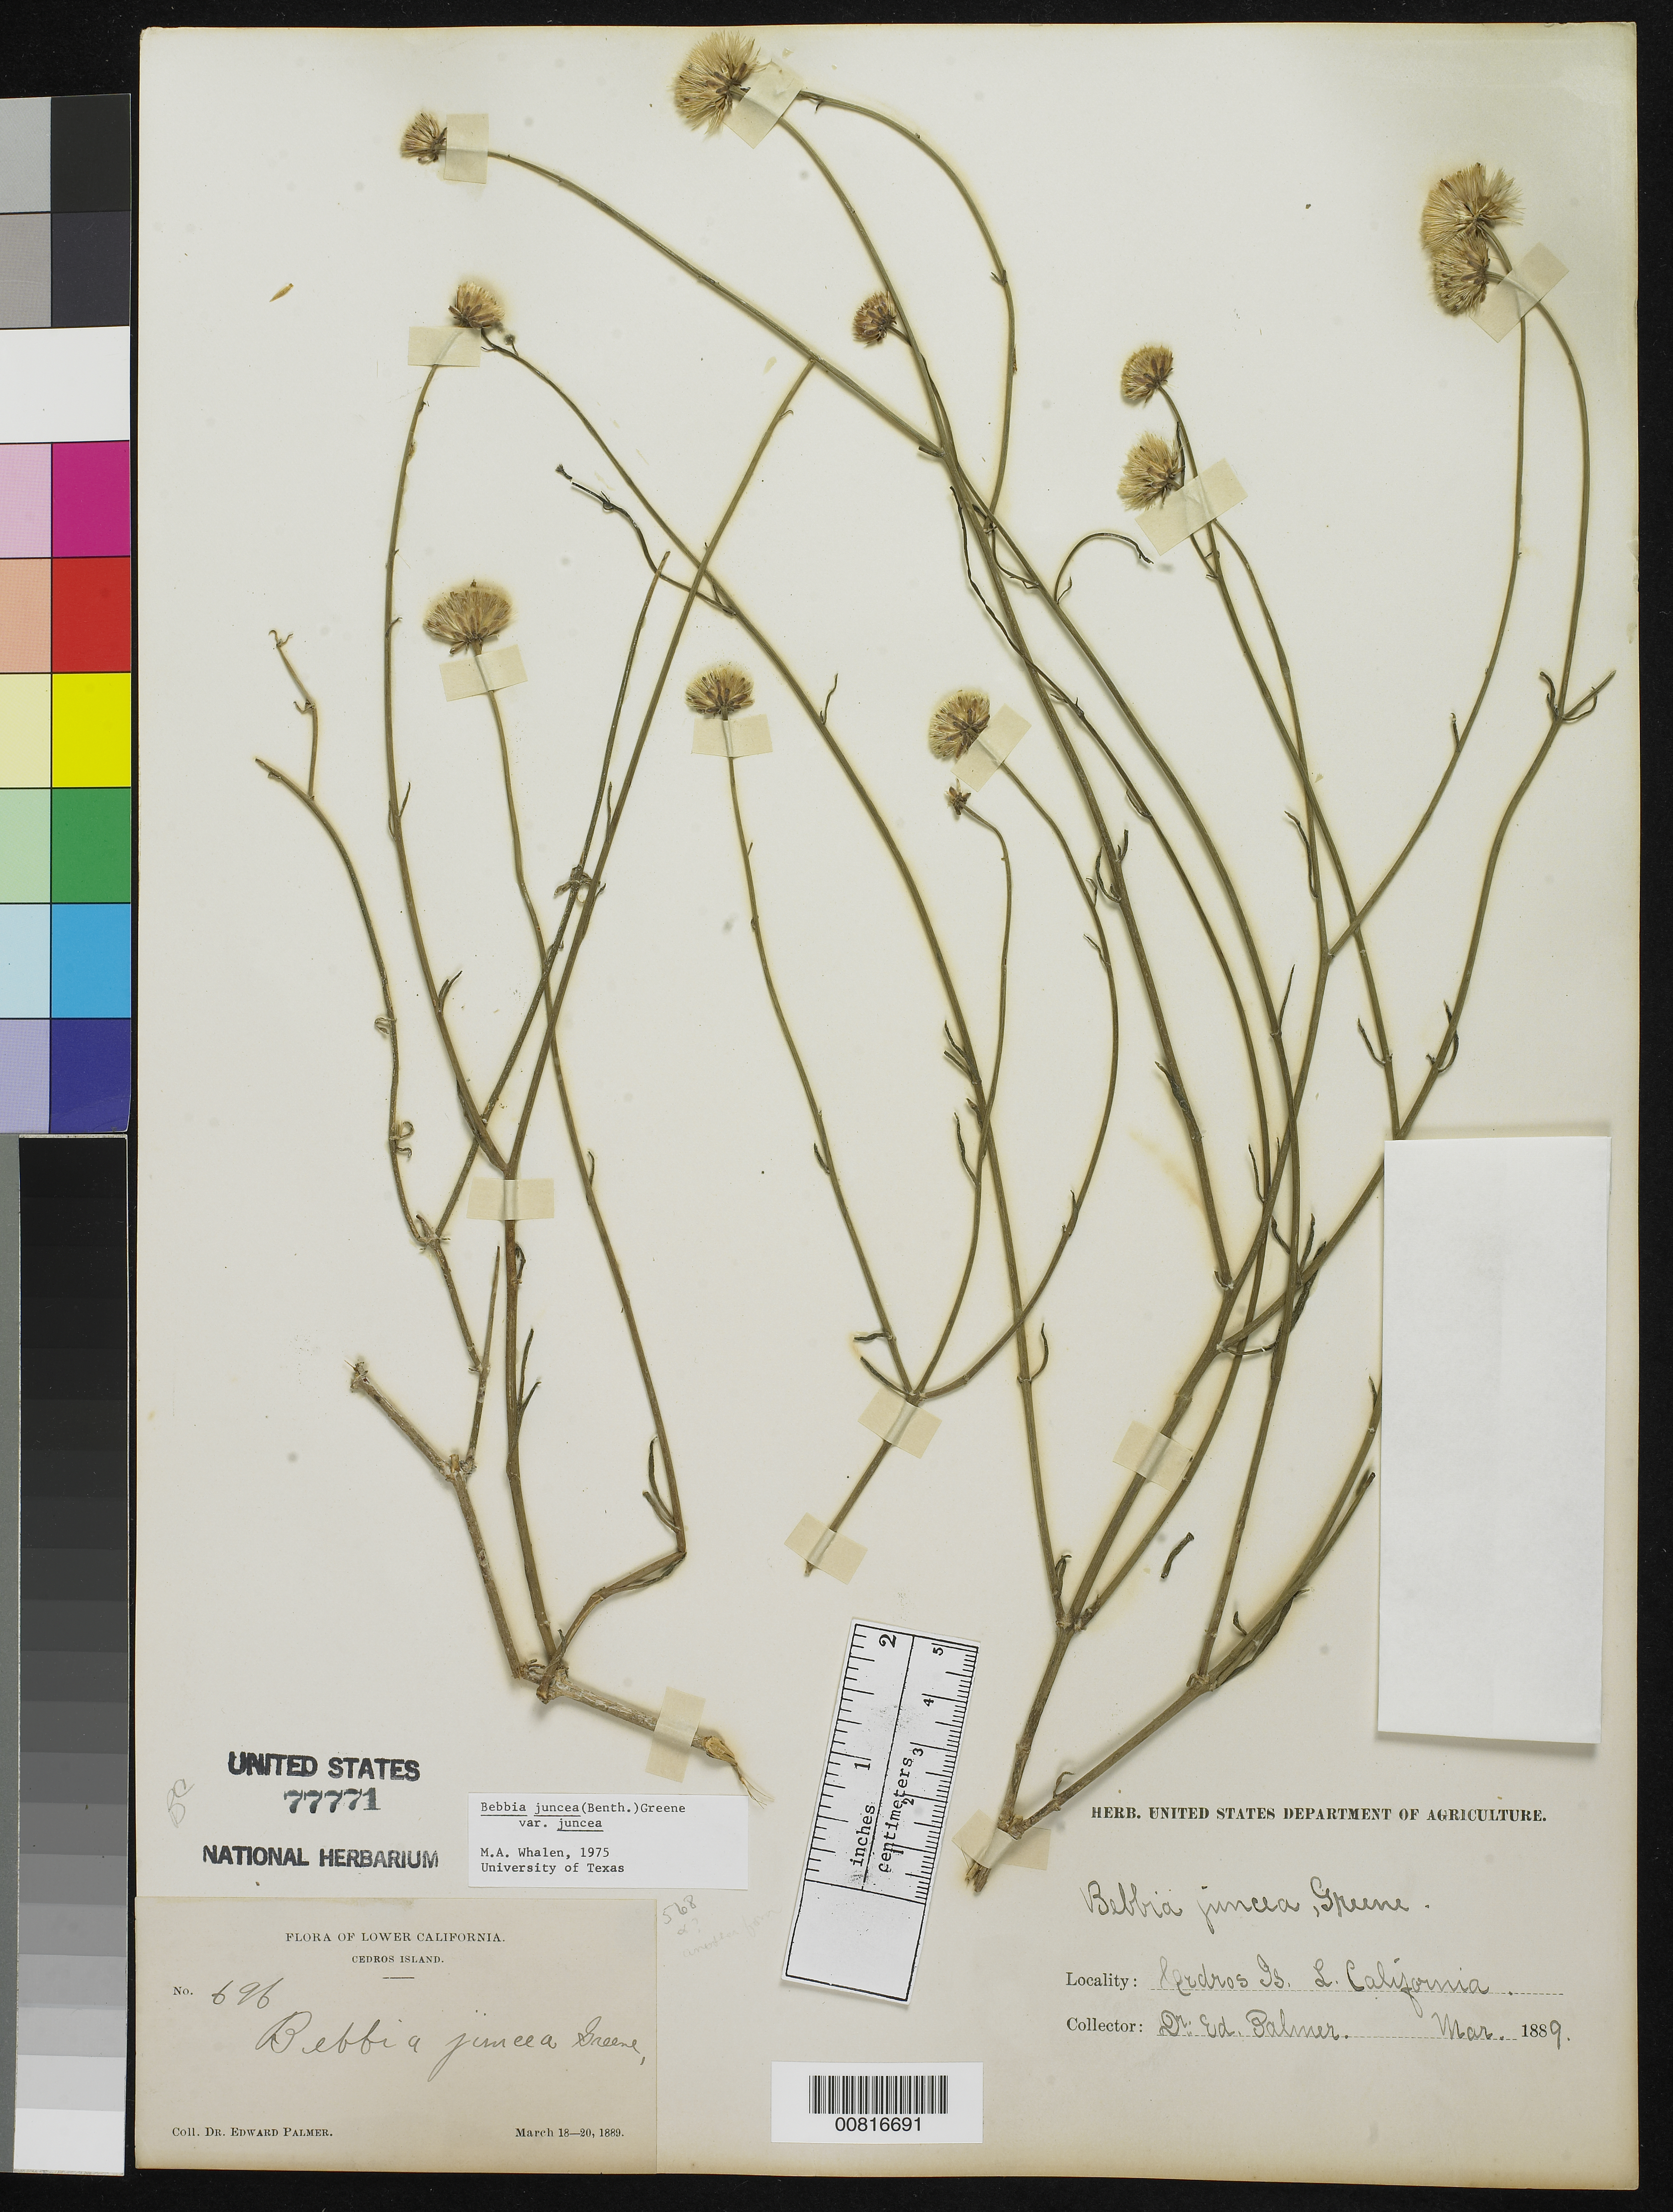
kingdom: Plantae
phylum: Tracheophyta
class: Magnoliopsida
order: Asterales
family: Asteraceae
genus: Bebbia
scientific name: Bebbia juncea var. juncea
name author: (Benth.) Greene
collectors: E. Palmer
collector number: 696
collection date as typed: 18 Mar 1889 to 20 Mar 1889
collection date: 1889-03-18/1889-03-20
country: Mexico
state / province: Baja California Norte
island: Cedros I.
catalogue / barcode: US 77771